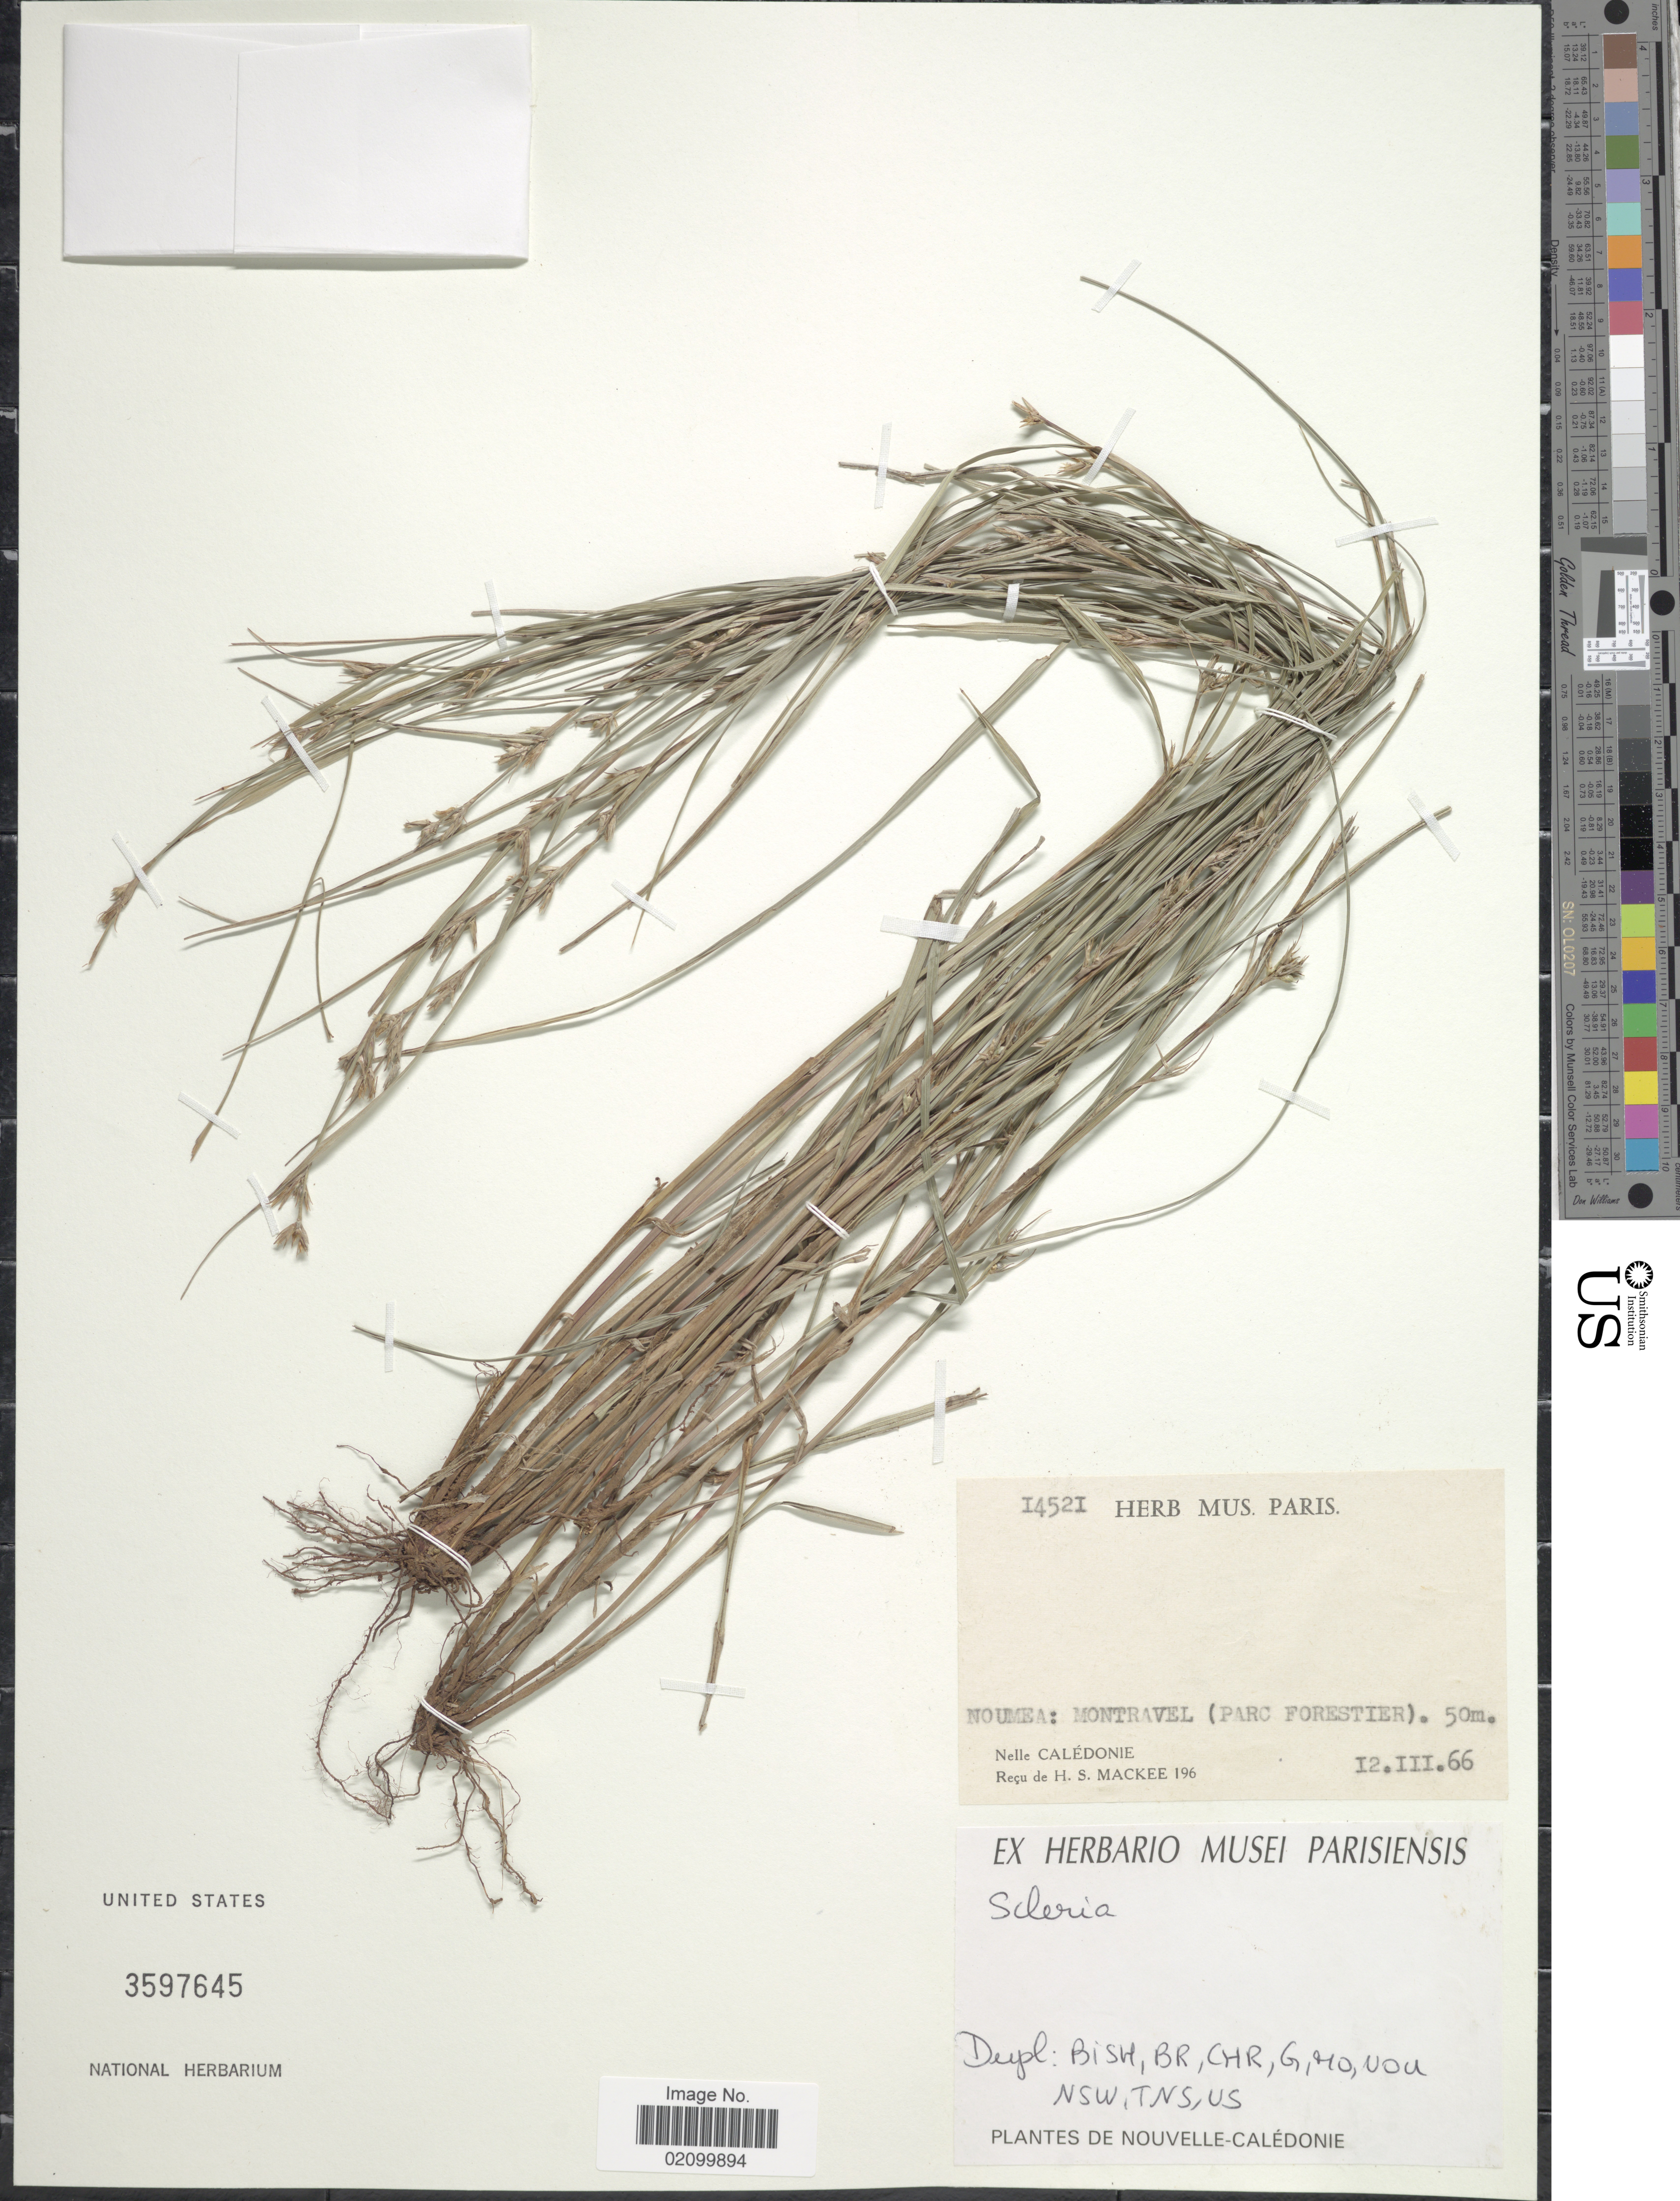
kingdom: Plantae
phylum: Tracheophyta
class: Liliopsida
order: Poales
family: Cyperaceae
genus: Scleria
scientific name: Scleria sp.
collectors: H. Mackee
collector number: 196/14521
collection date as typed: Transcribed d/m/y: 12/3/66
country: New Caledonia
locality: Noumea: Montravel (Parc Forestier)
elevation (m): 50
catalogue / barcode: US 3597645